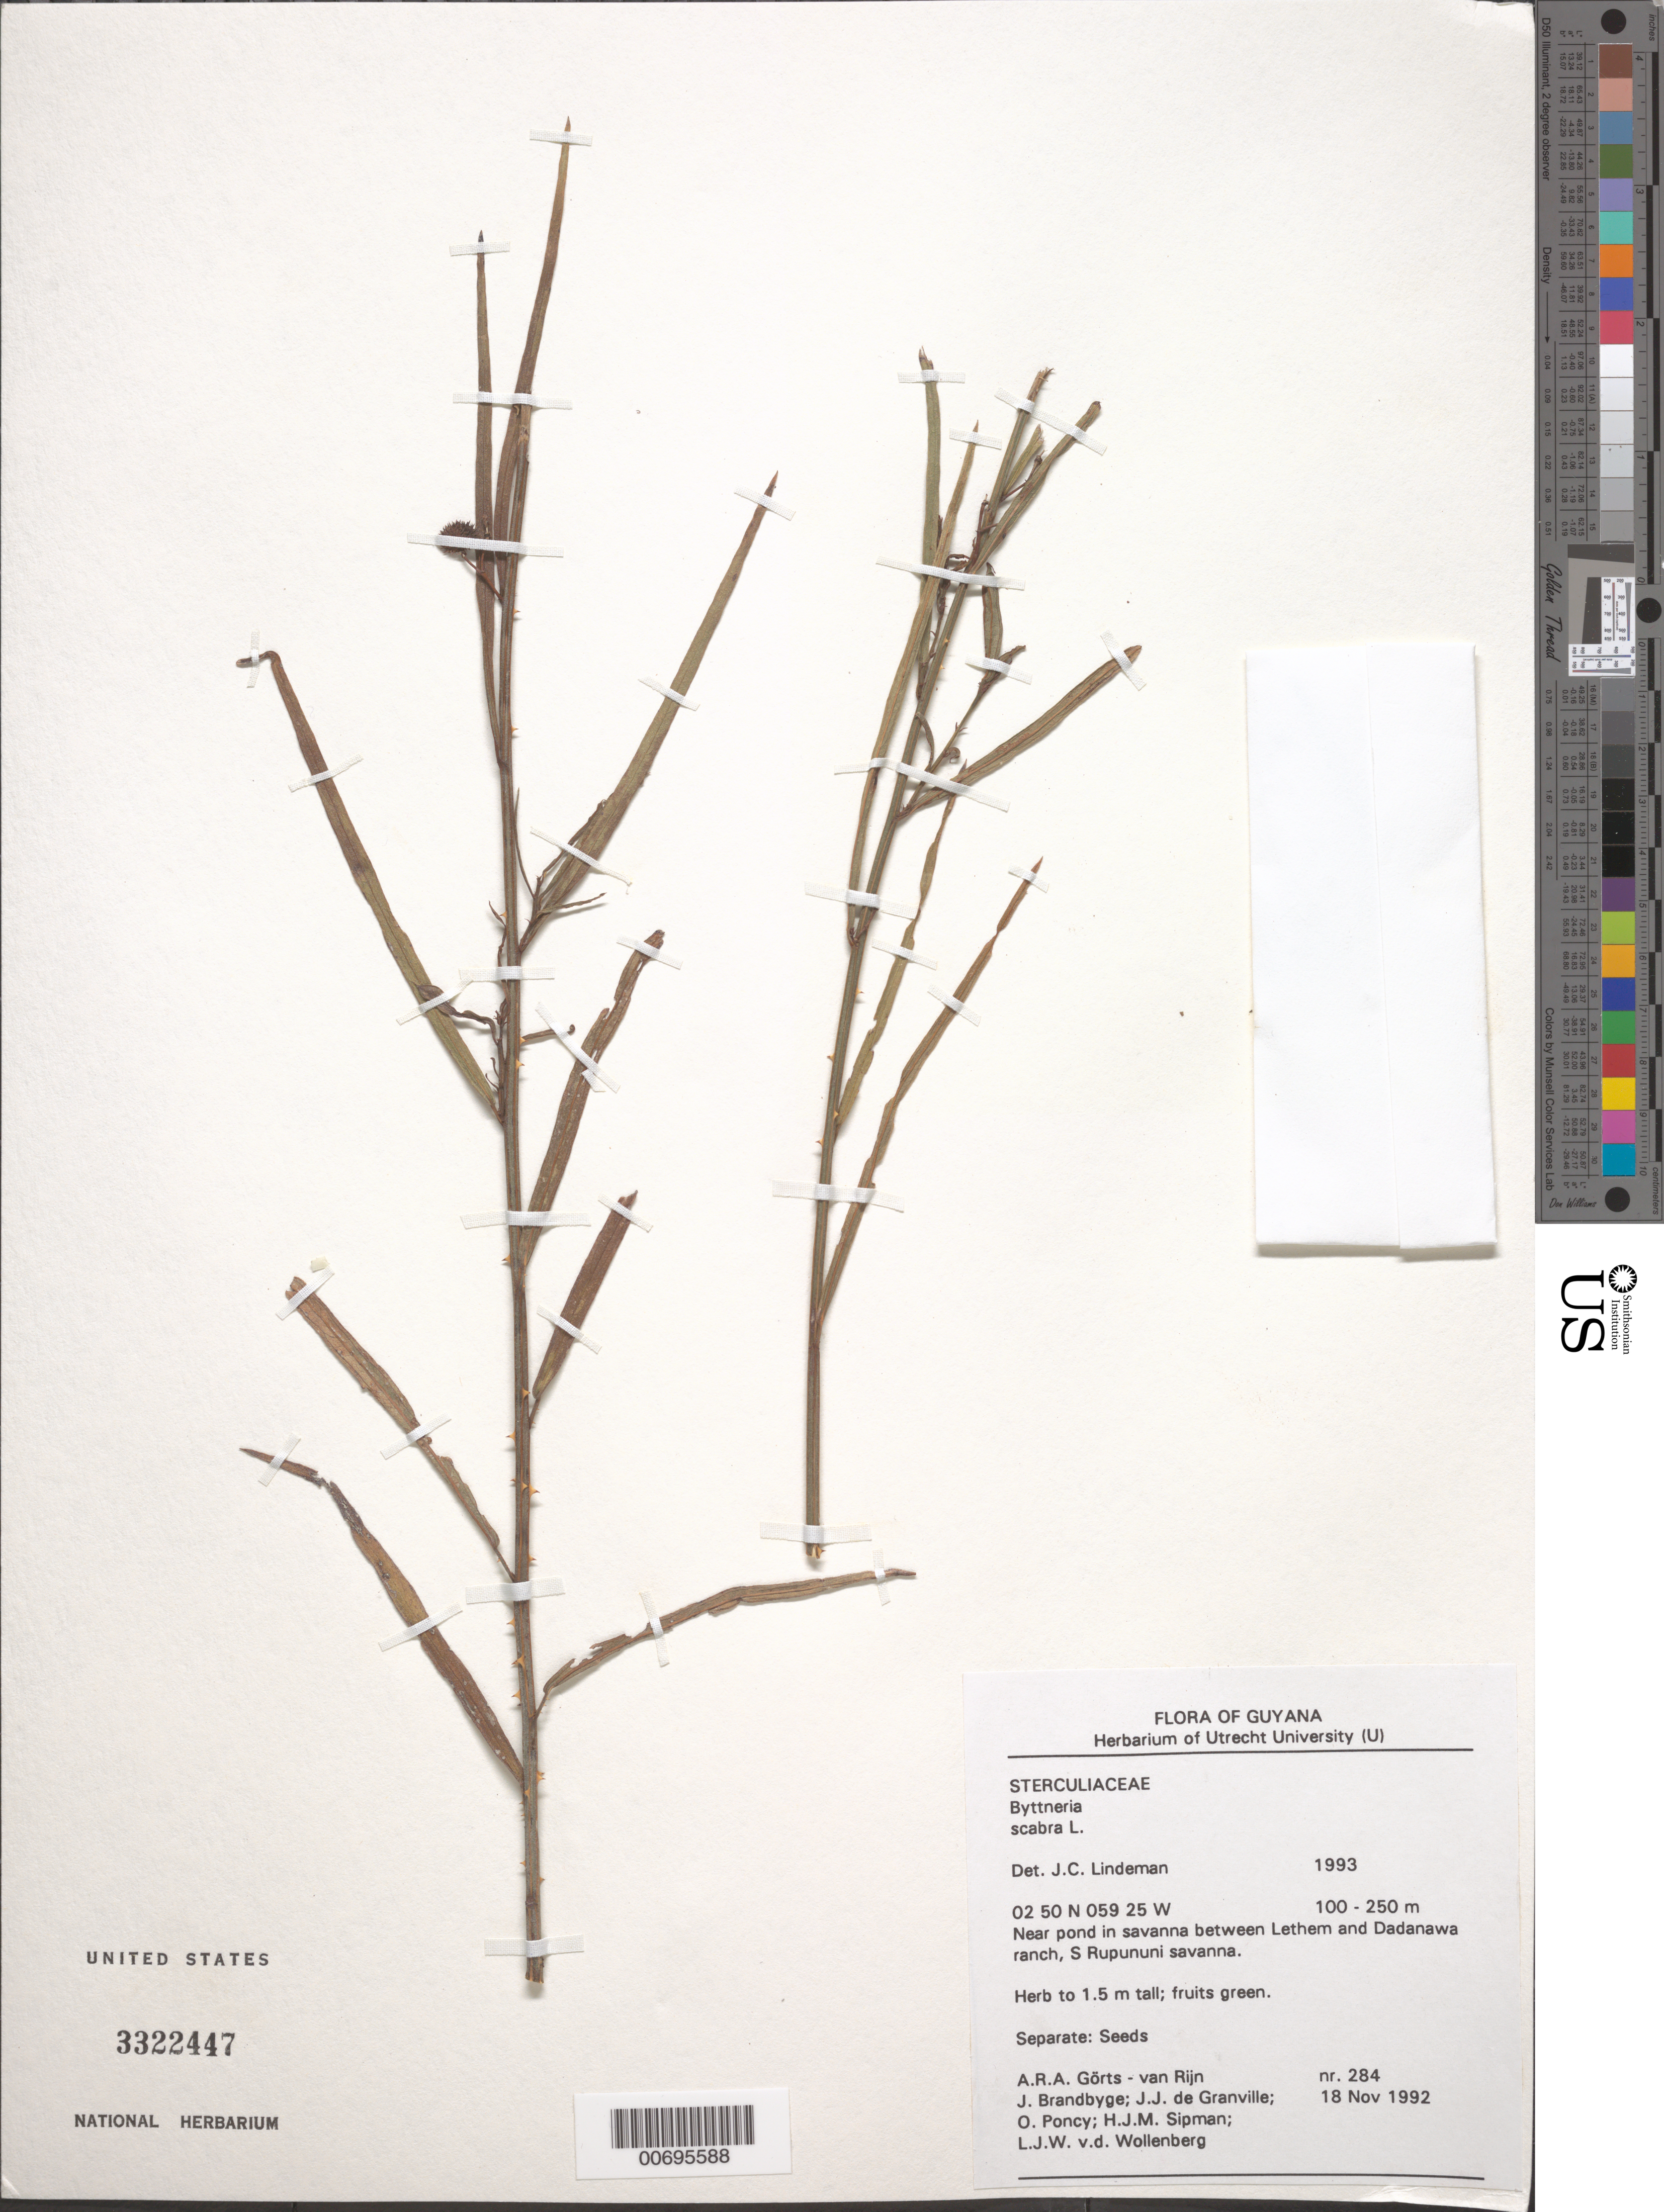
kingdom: Plantae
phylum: Tracheophyta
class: Magnoliopsida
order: Malvales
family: Malvaceae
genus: Byttneria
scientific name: Byttneria scabra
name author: L.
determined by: Lindeman, J. C.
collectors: A. .R. A. Görts-van Rijn, J. Brandbyge, J.-J. de Granville, O. Poncy, H. J. M. Sipman & L. van der Wollenberg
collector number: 284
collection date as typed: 18-Nov-92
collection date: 1992-11-18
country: Guyana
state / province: U. Takutu-U. Essequibo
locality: Lethem and Dadanawa Ranch, between, S. Rupununi Savanna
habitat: Near pond in savanna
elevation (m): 100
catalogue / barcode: US 3322447